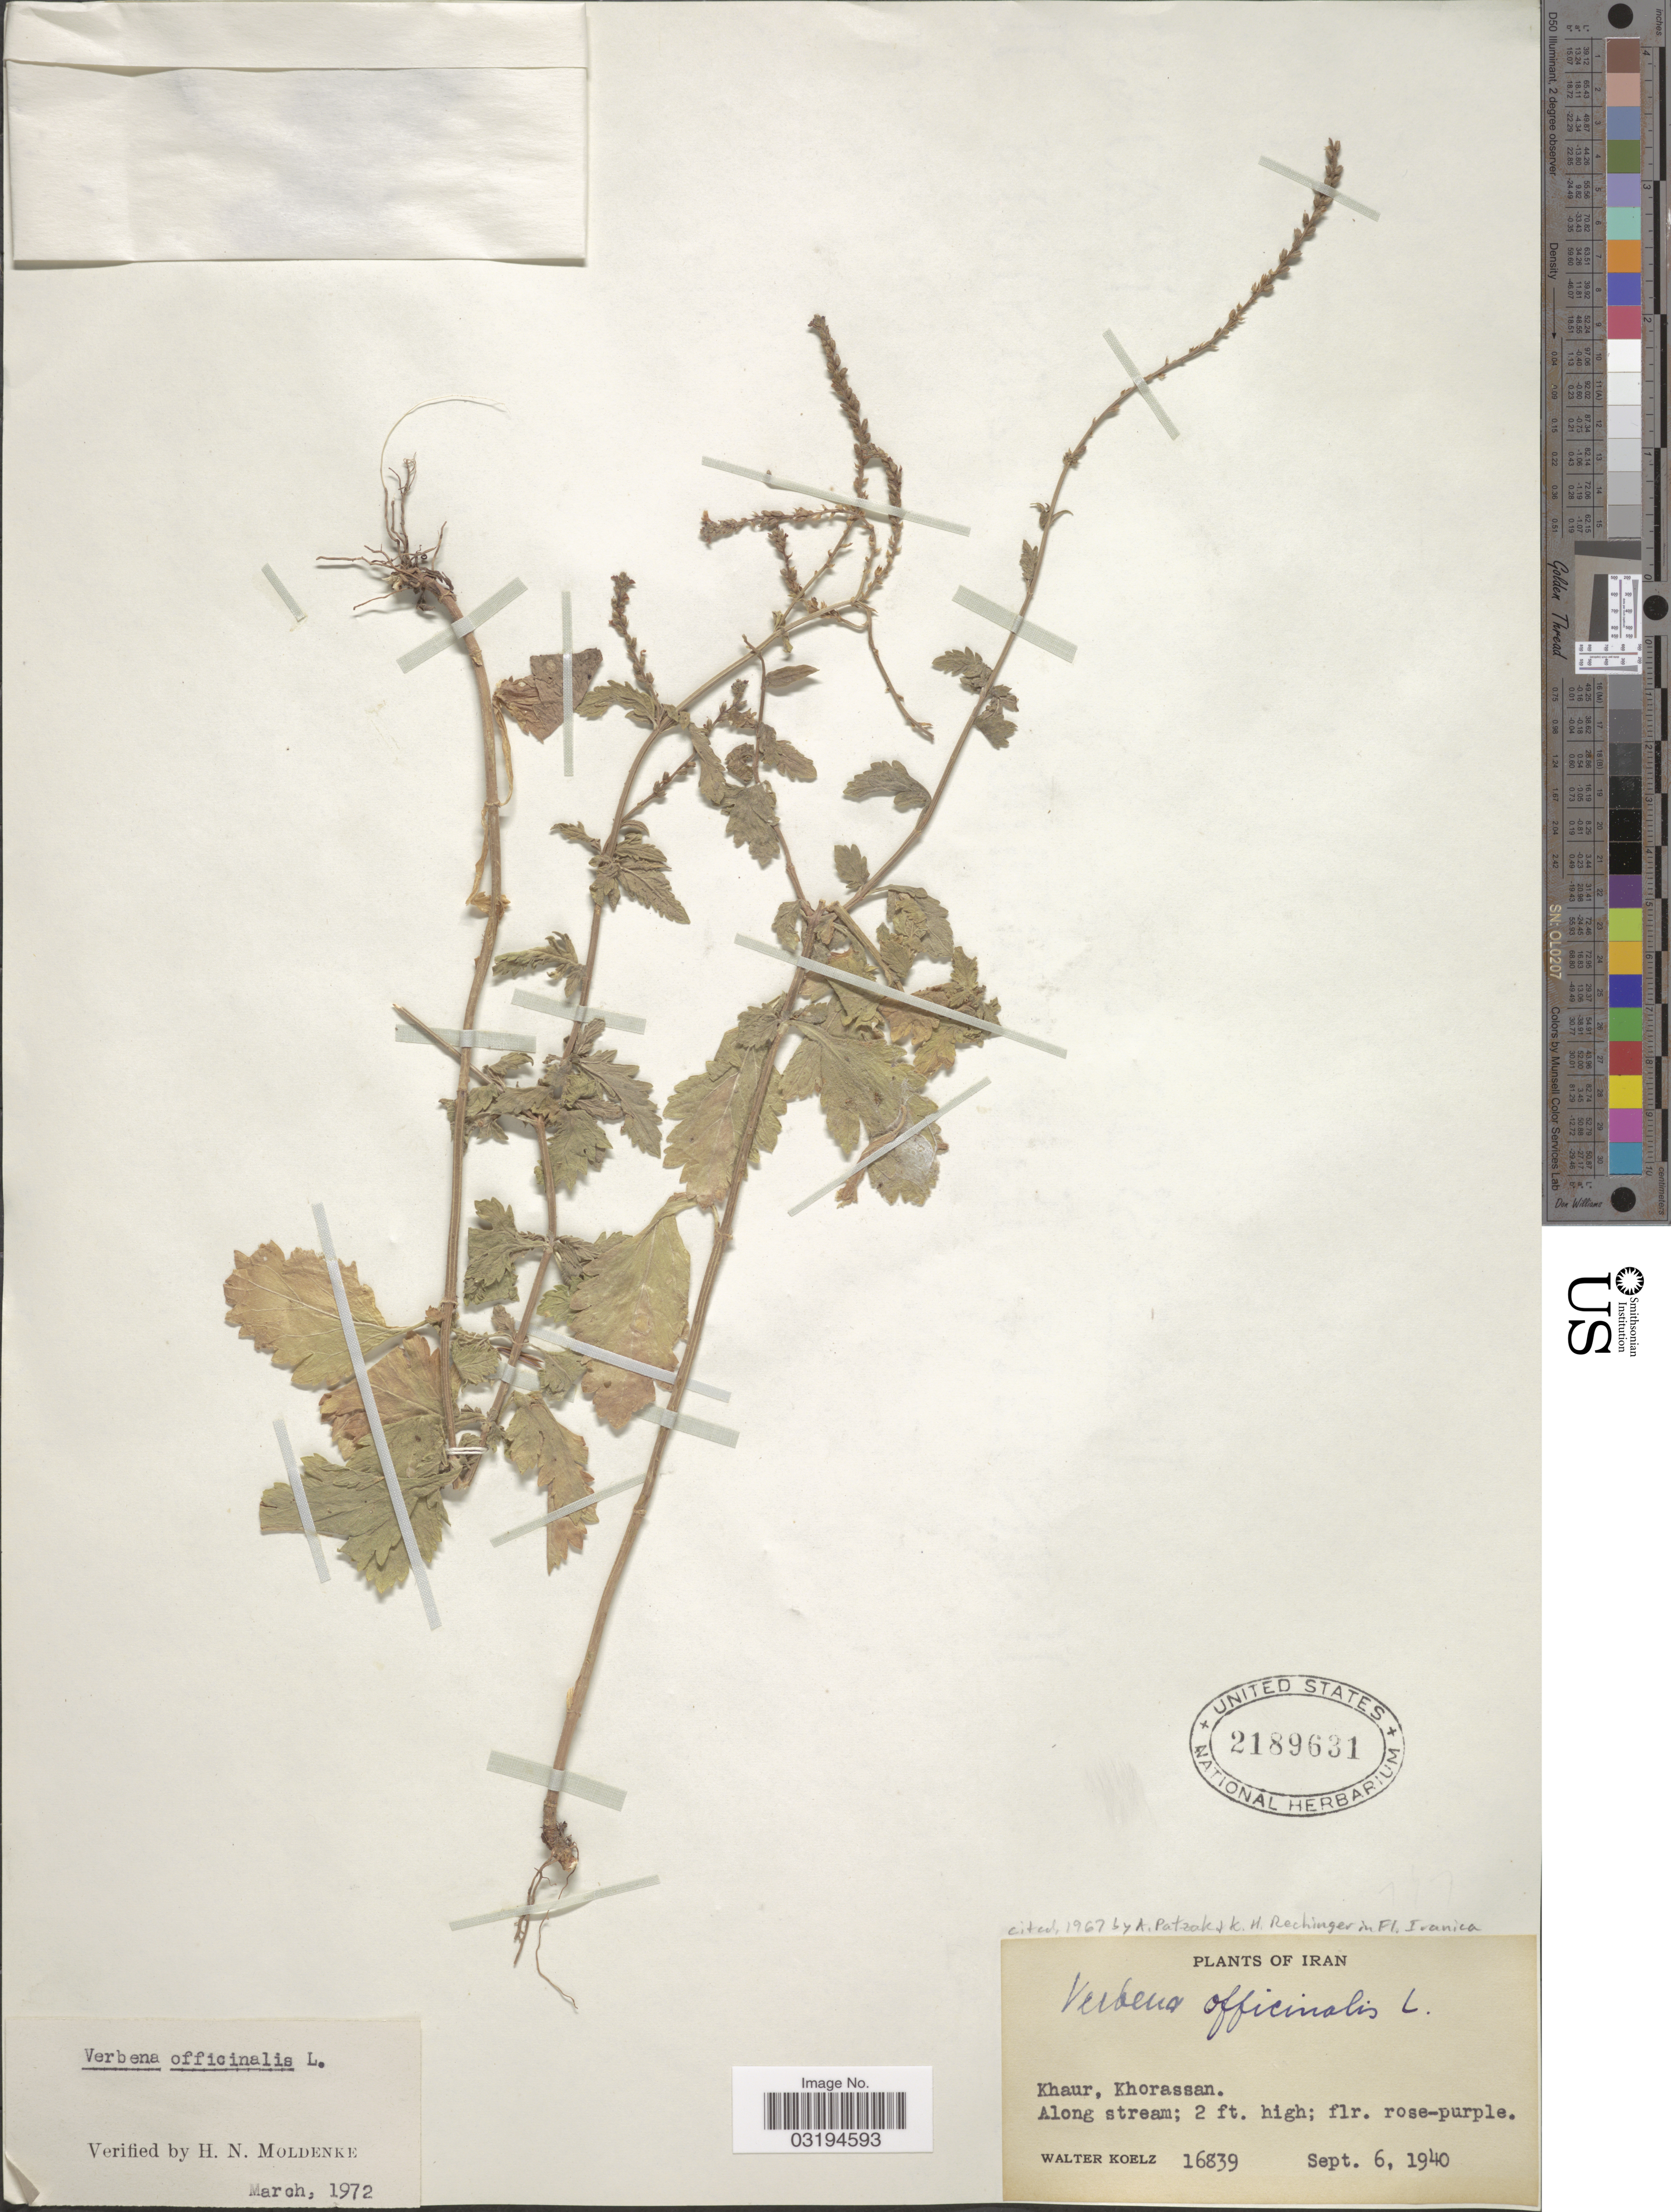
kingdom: Plantae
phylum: Tracheophyta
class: Magnoliopsida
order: Lamiales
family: Verbenaceae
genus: Verbena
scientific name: Verbena officinalis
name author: L.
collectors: W. N. Koelz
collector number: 16839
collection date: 1940-09-06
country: Iran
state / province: Khorasan [obsolete]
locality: Khaur. Along stream.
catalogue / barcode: US 2189631